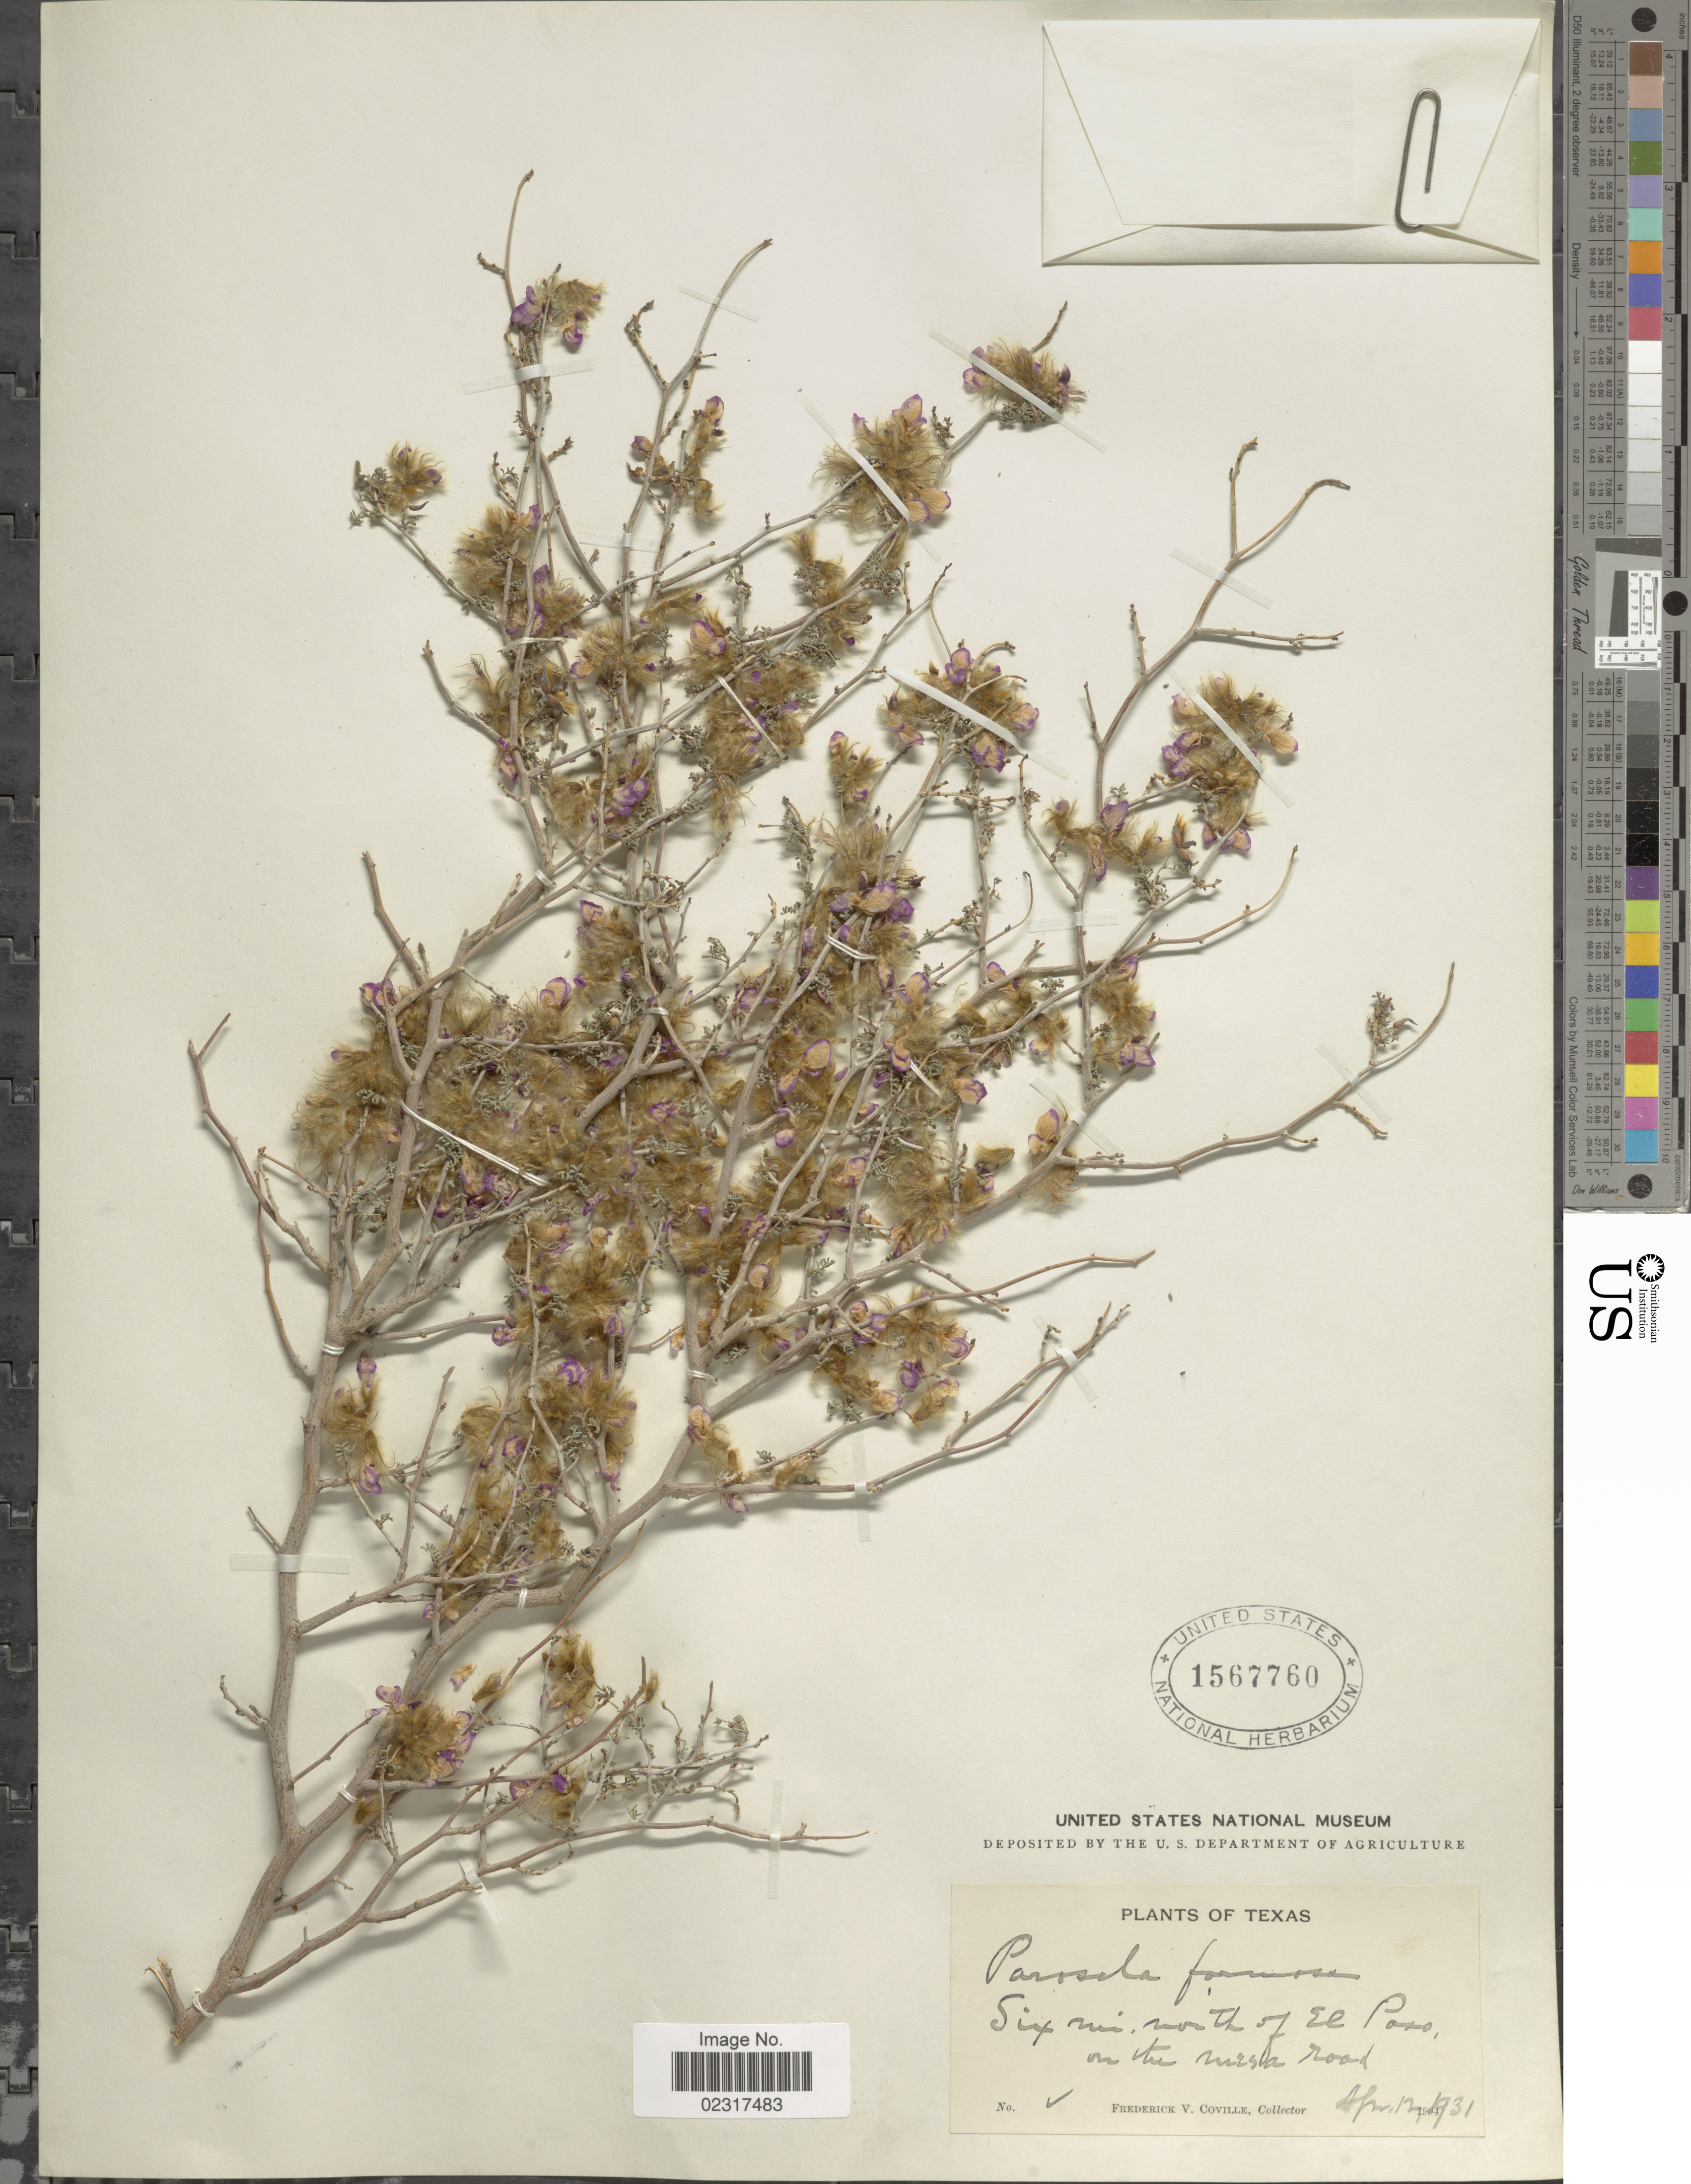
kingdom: Plantae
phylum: Tracheophyta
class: Magnoliopsida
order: Fabales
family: Fabaceae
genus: Dalea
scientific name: Dalea formosa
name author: Torr.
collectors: F. V. Coville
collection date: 1931-04-12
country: United States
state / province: Texas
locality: Six mi. north of El Paso on the Mesa road.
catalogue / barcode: US 1567760